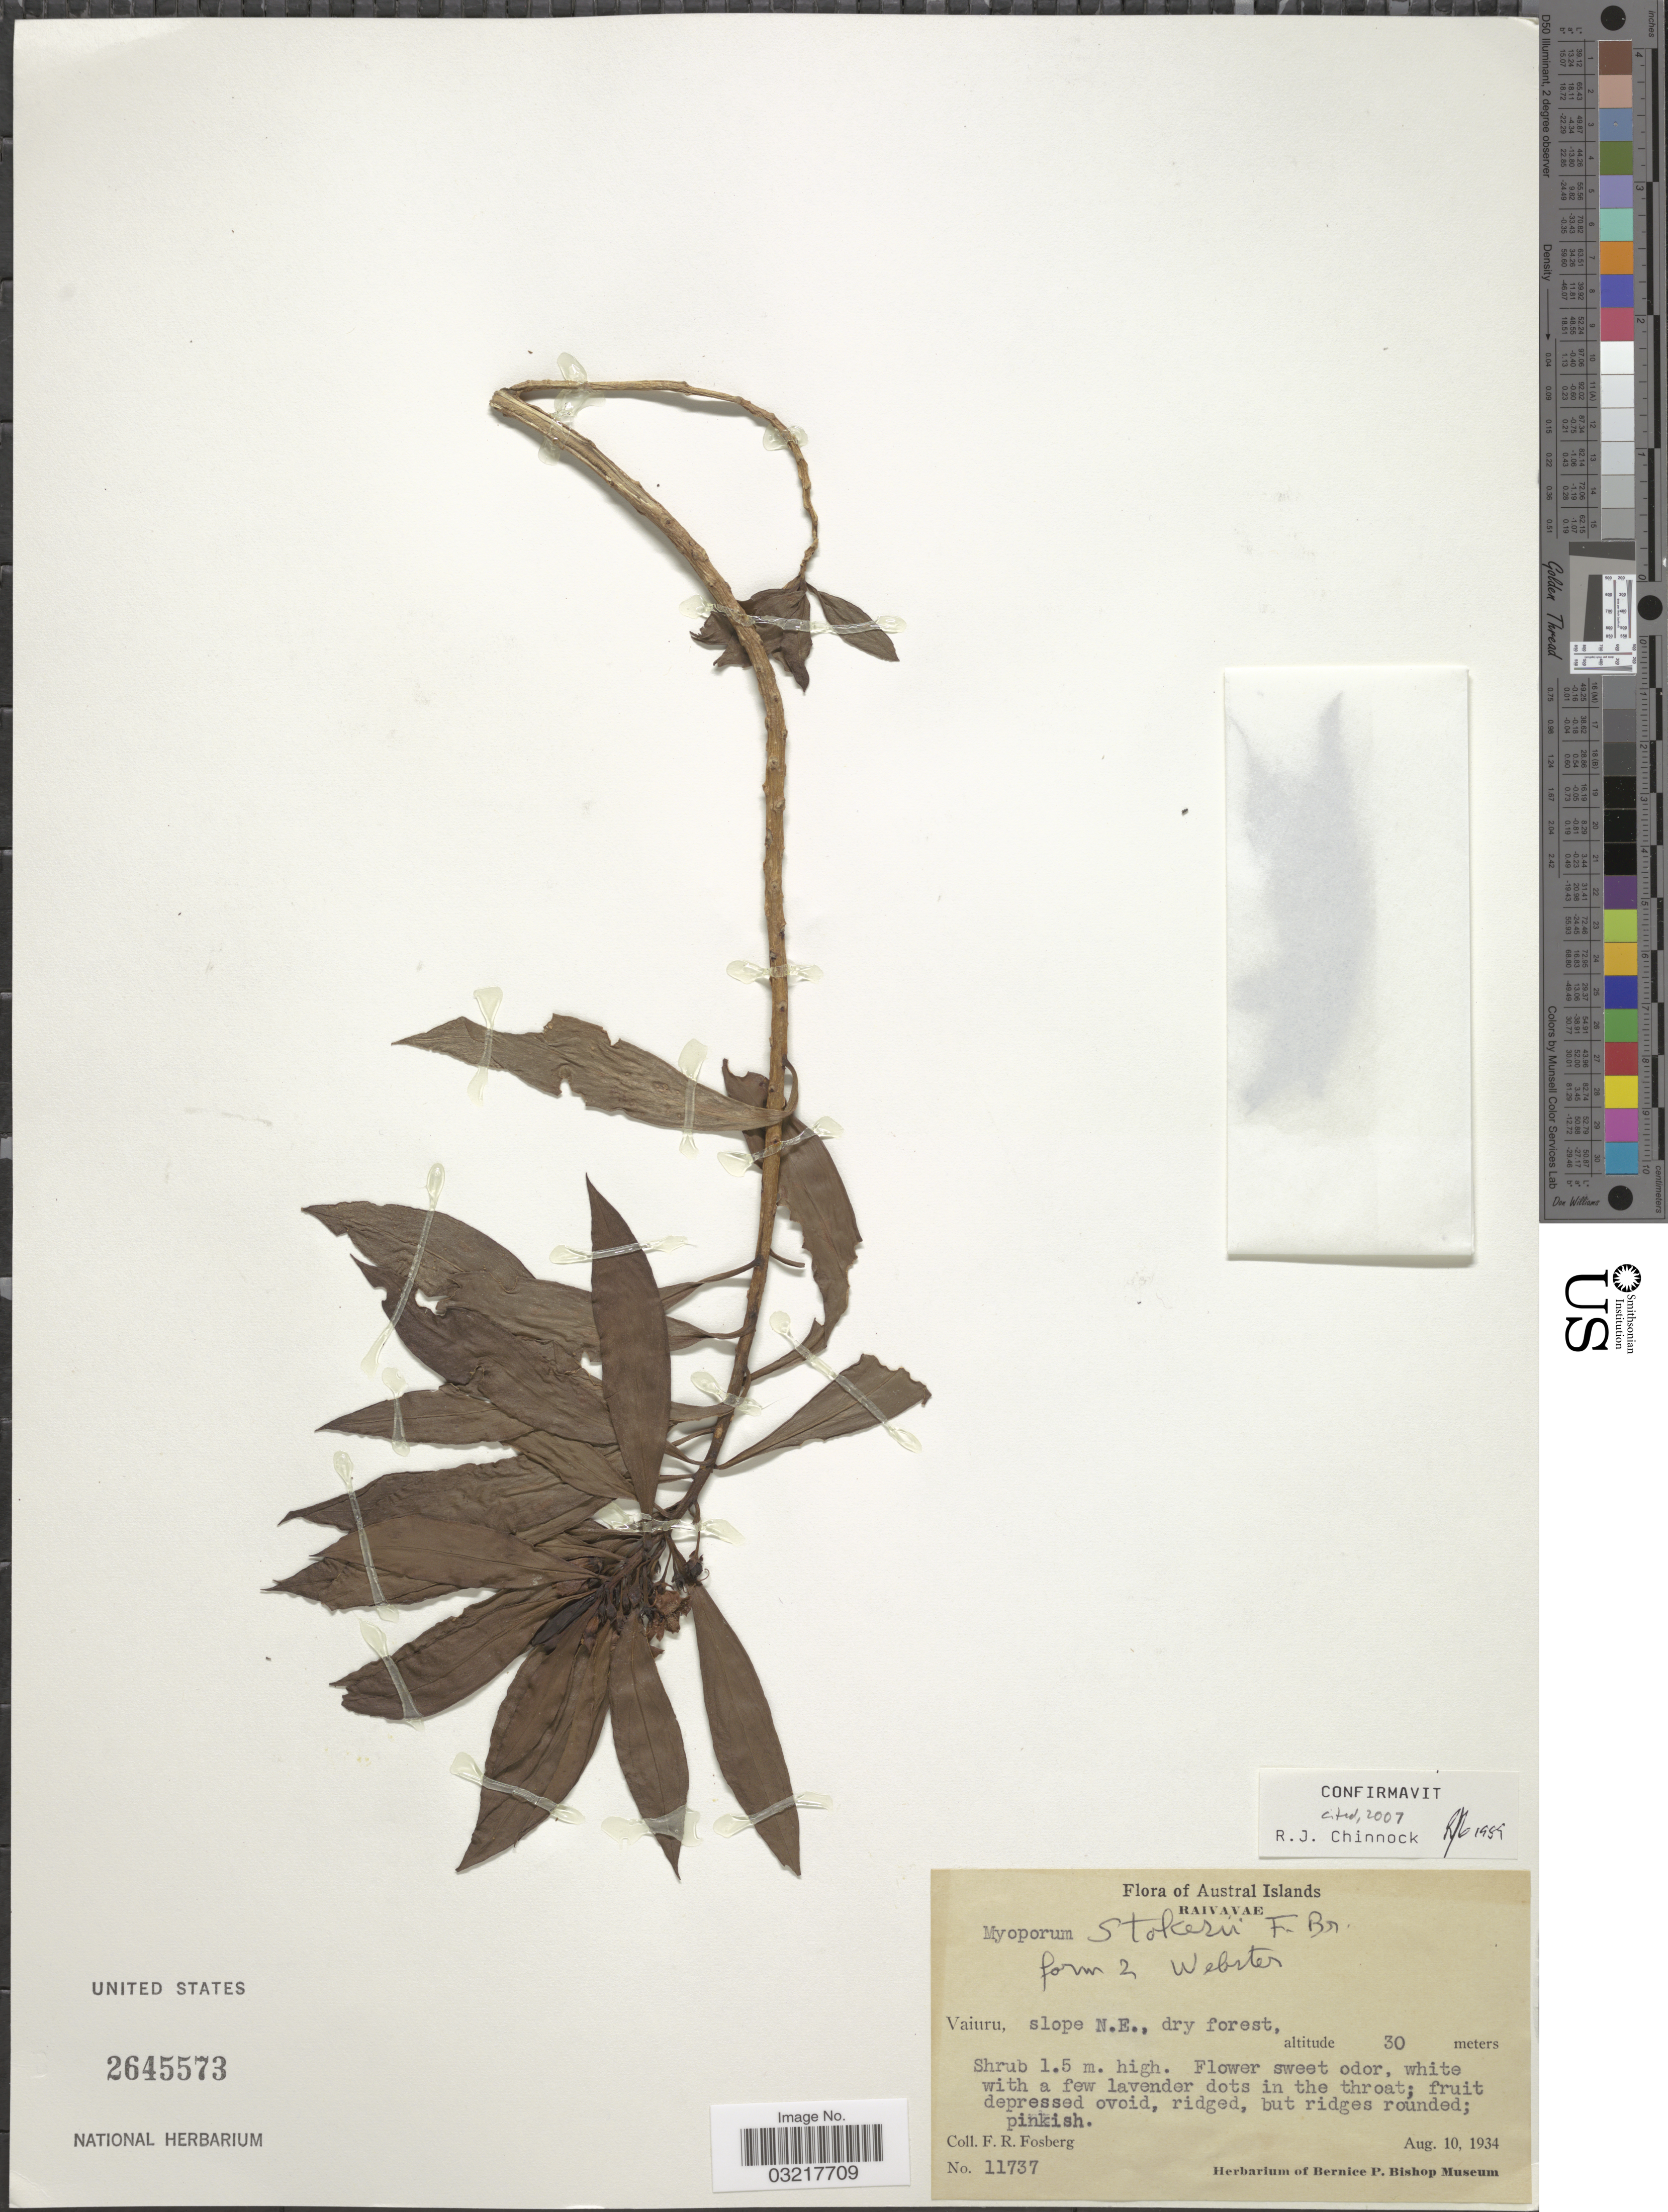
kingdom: Plantae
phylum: Tracheophyta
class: Magnoliopsida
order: Lamiales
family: Scrophulariaceae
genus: Myoporum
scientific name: Myoporum stokesii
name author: F. Br.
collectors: F. R. Fosberg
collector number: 11737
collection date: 1934-08-10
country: French Polynesia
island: Raivavae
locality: Austral Islands. Raivavae. Vaiuru, slope N.E.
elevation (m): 30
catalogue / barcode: US 2645573